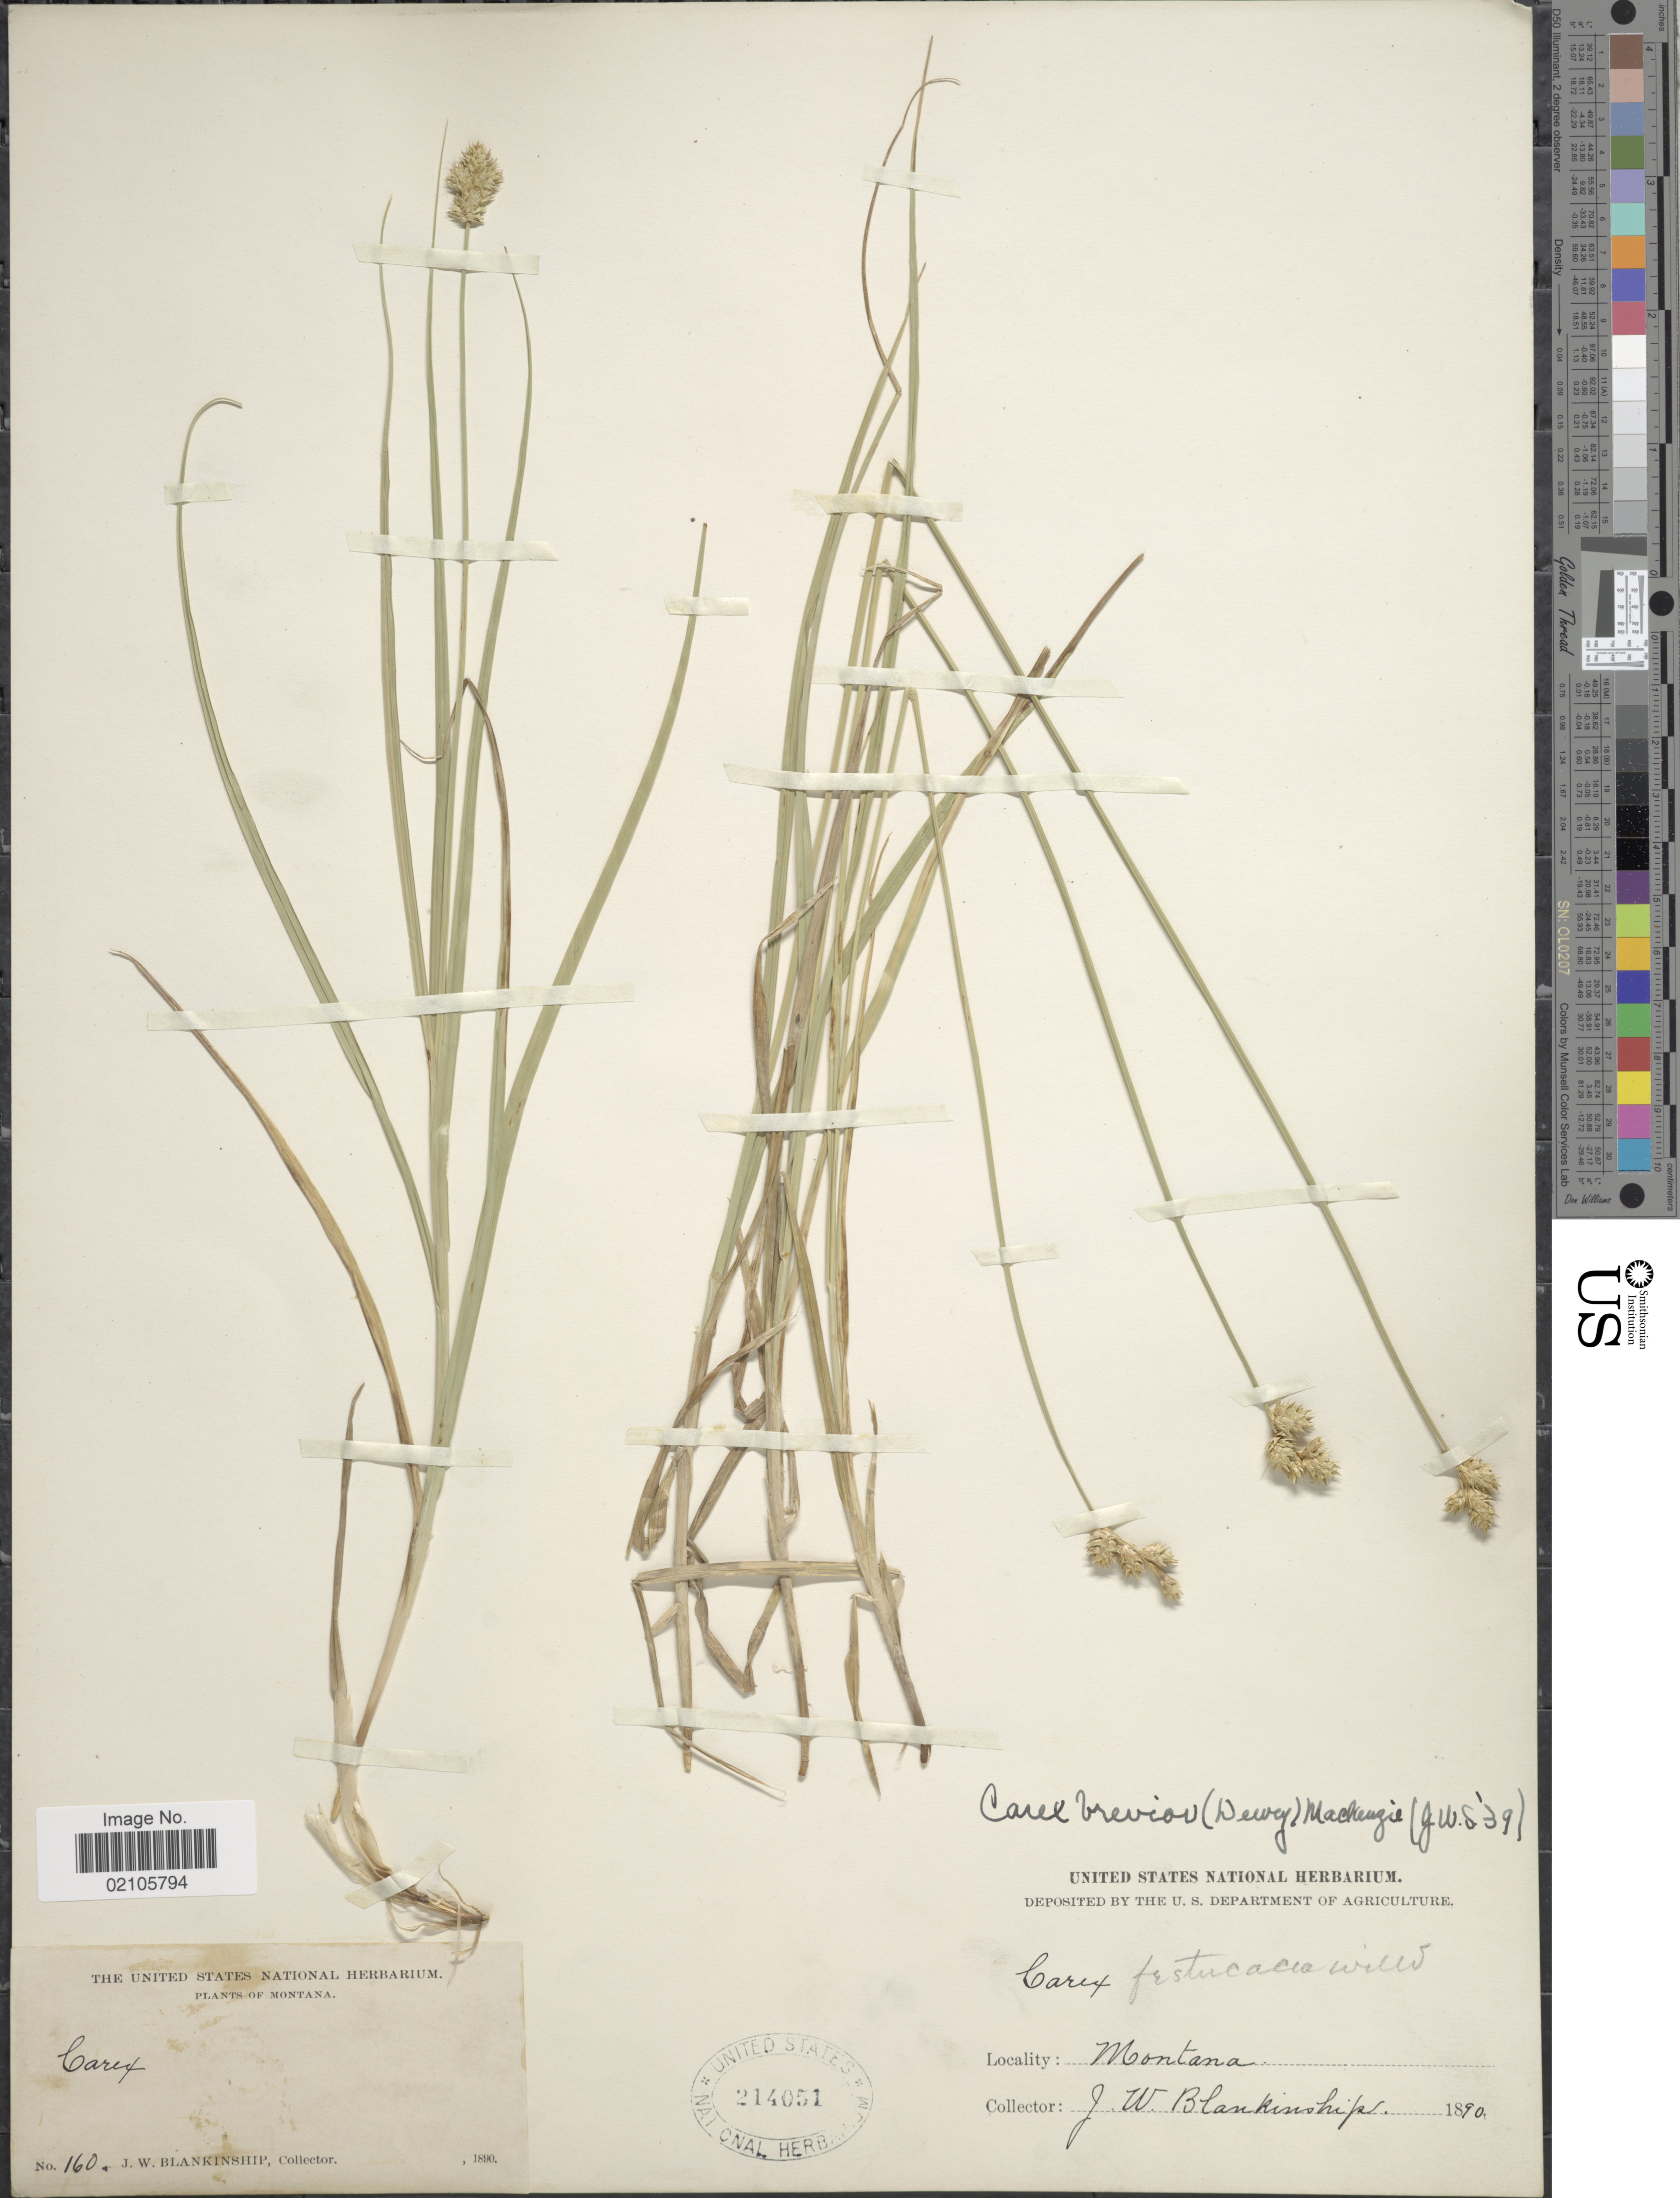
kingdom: Plantae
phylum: Tracheophyta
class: Liliopsida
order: Poales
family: Cyperaceae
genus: Carex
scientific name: Carex brevior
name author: (Dewey) Mack. ex Lunell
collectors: J. W. Blankinship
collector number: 160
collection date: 1890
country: United States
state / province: Montana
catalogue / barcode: US 214051